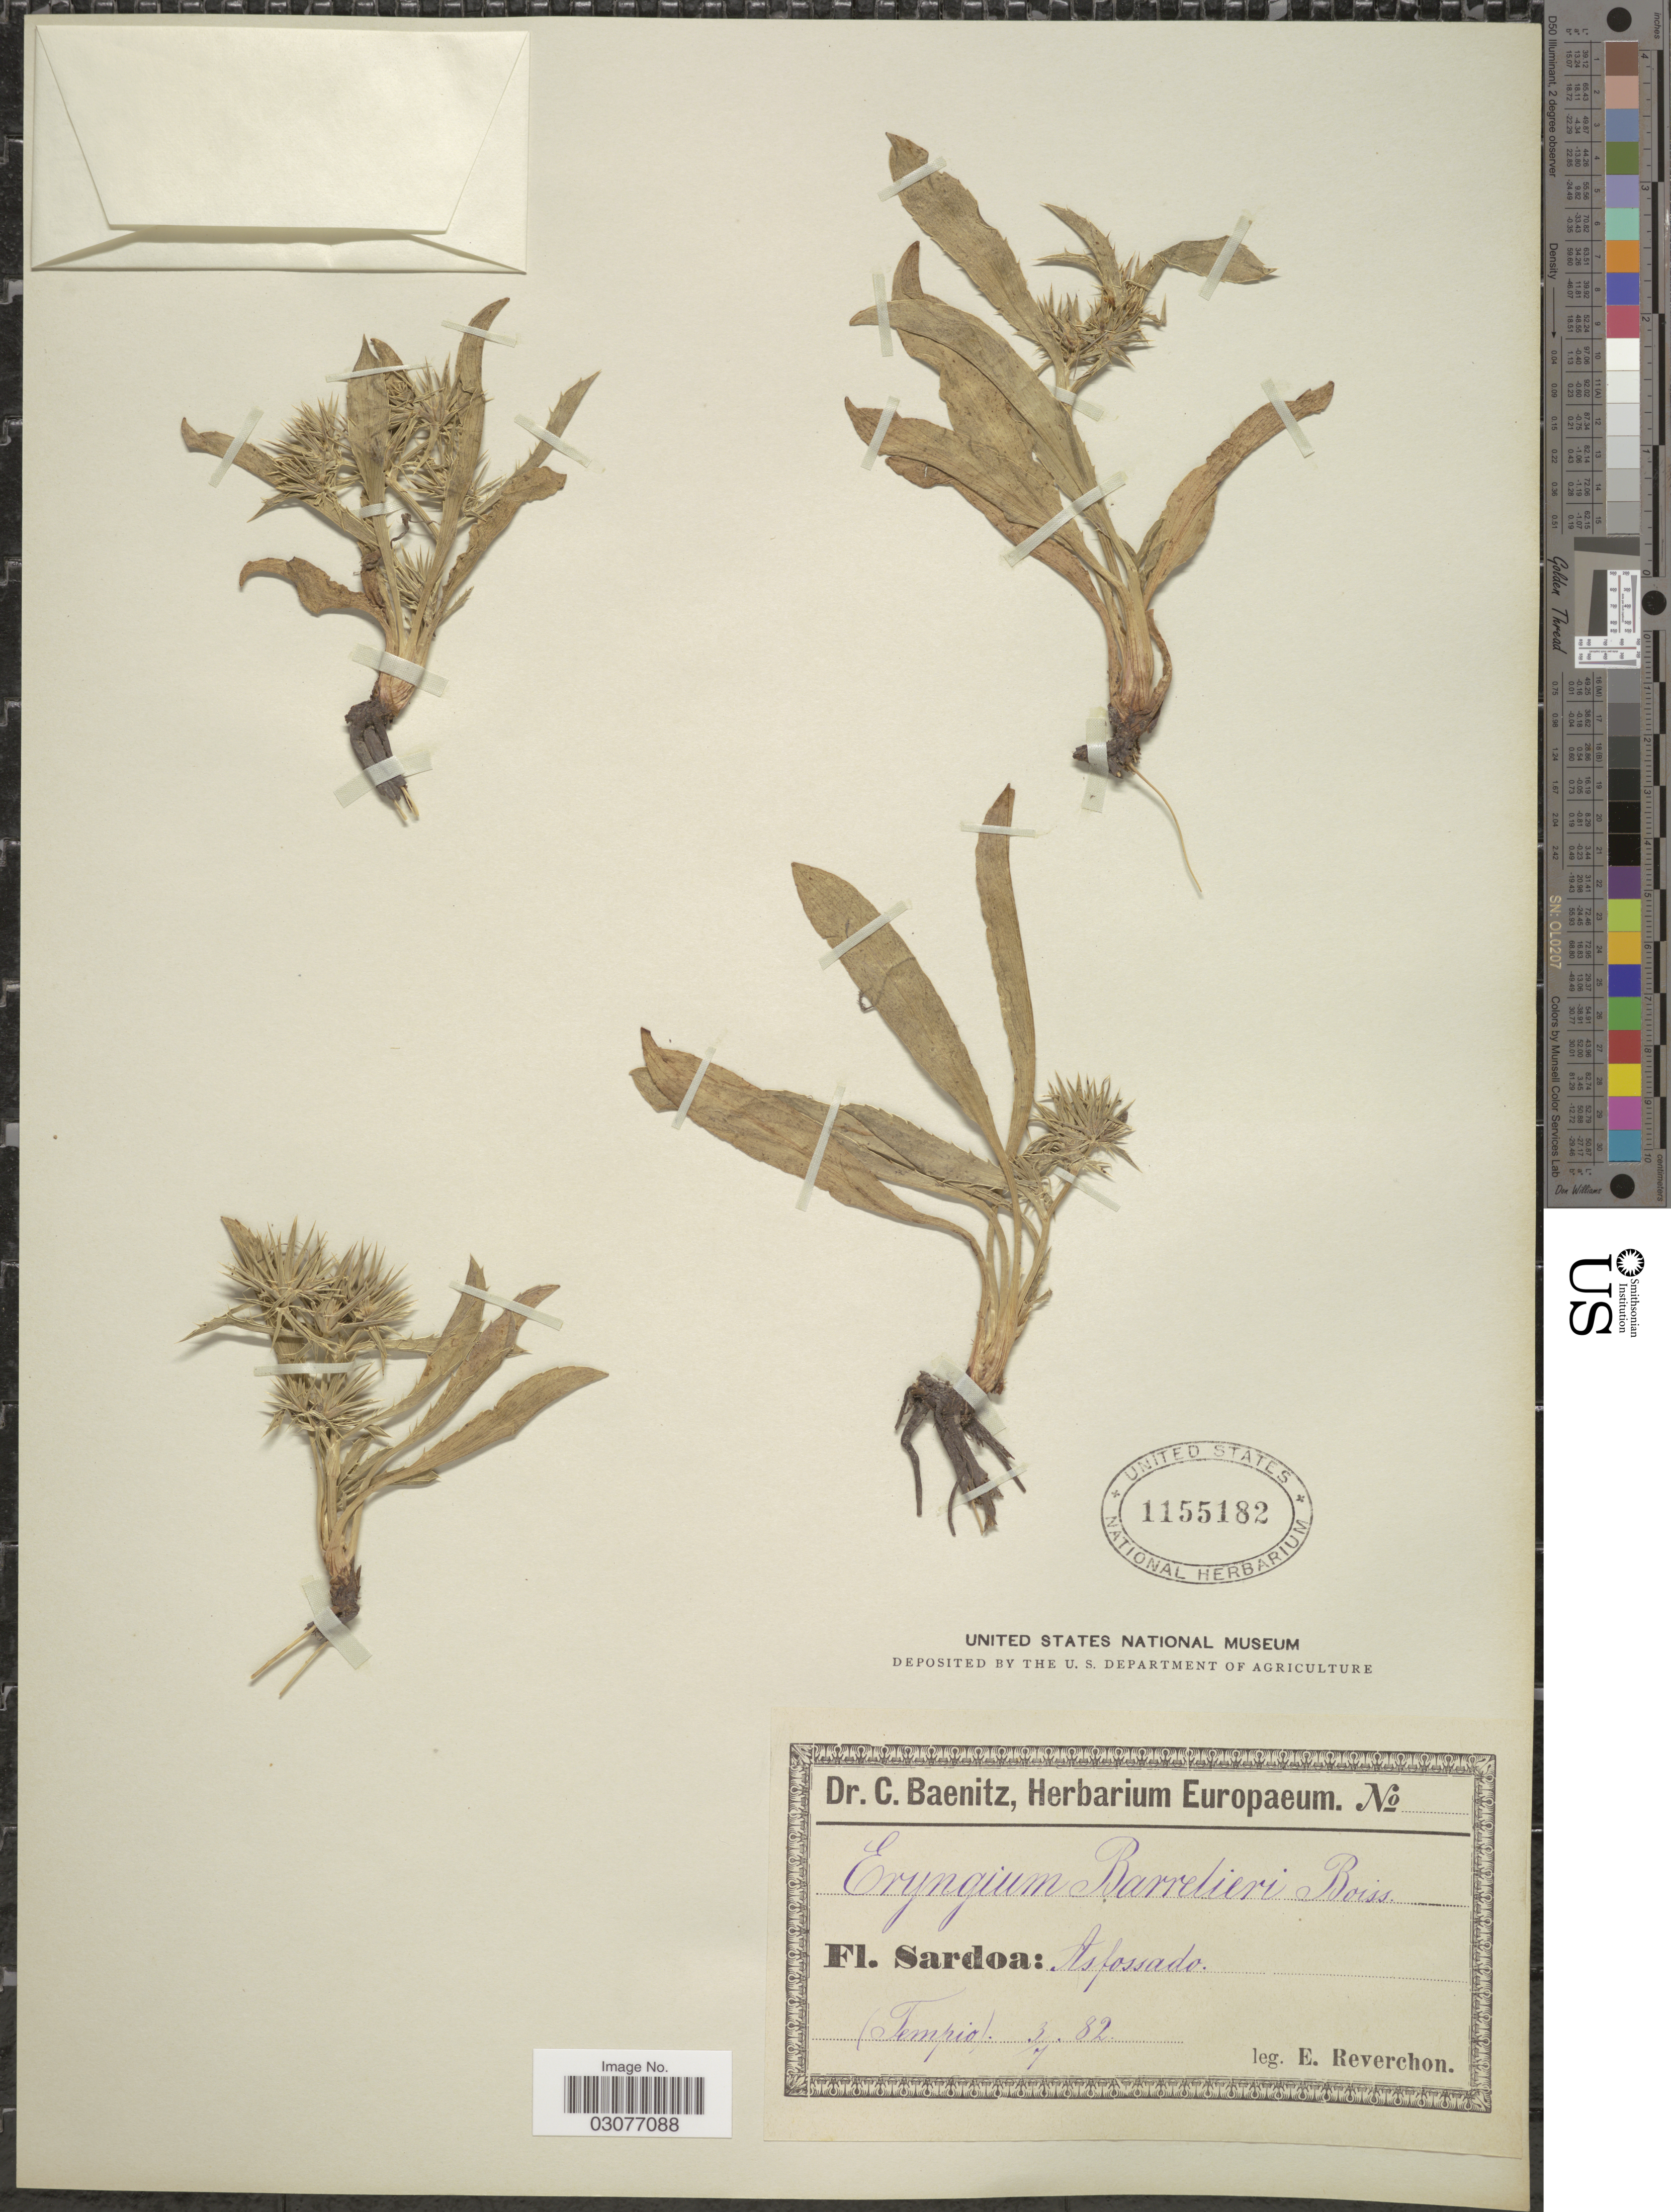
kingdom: Plantae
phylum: Tracheophyta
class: Magnoliopsida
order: Apiales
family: Apiaceae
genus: Eryngium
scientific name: Eryngium barrelieri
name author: Boiss.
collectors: E. Reverchon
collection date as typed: Transcribed d/m/y: 3/7/82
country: Italy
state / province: Sardegna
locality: Sardoa: Asfossado (Tempio).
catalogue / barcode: US 1155182